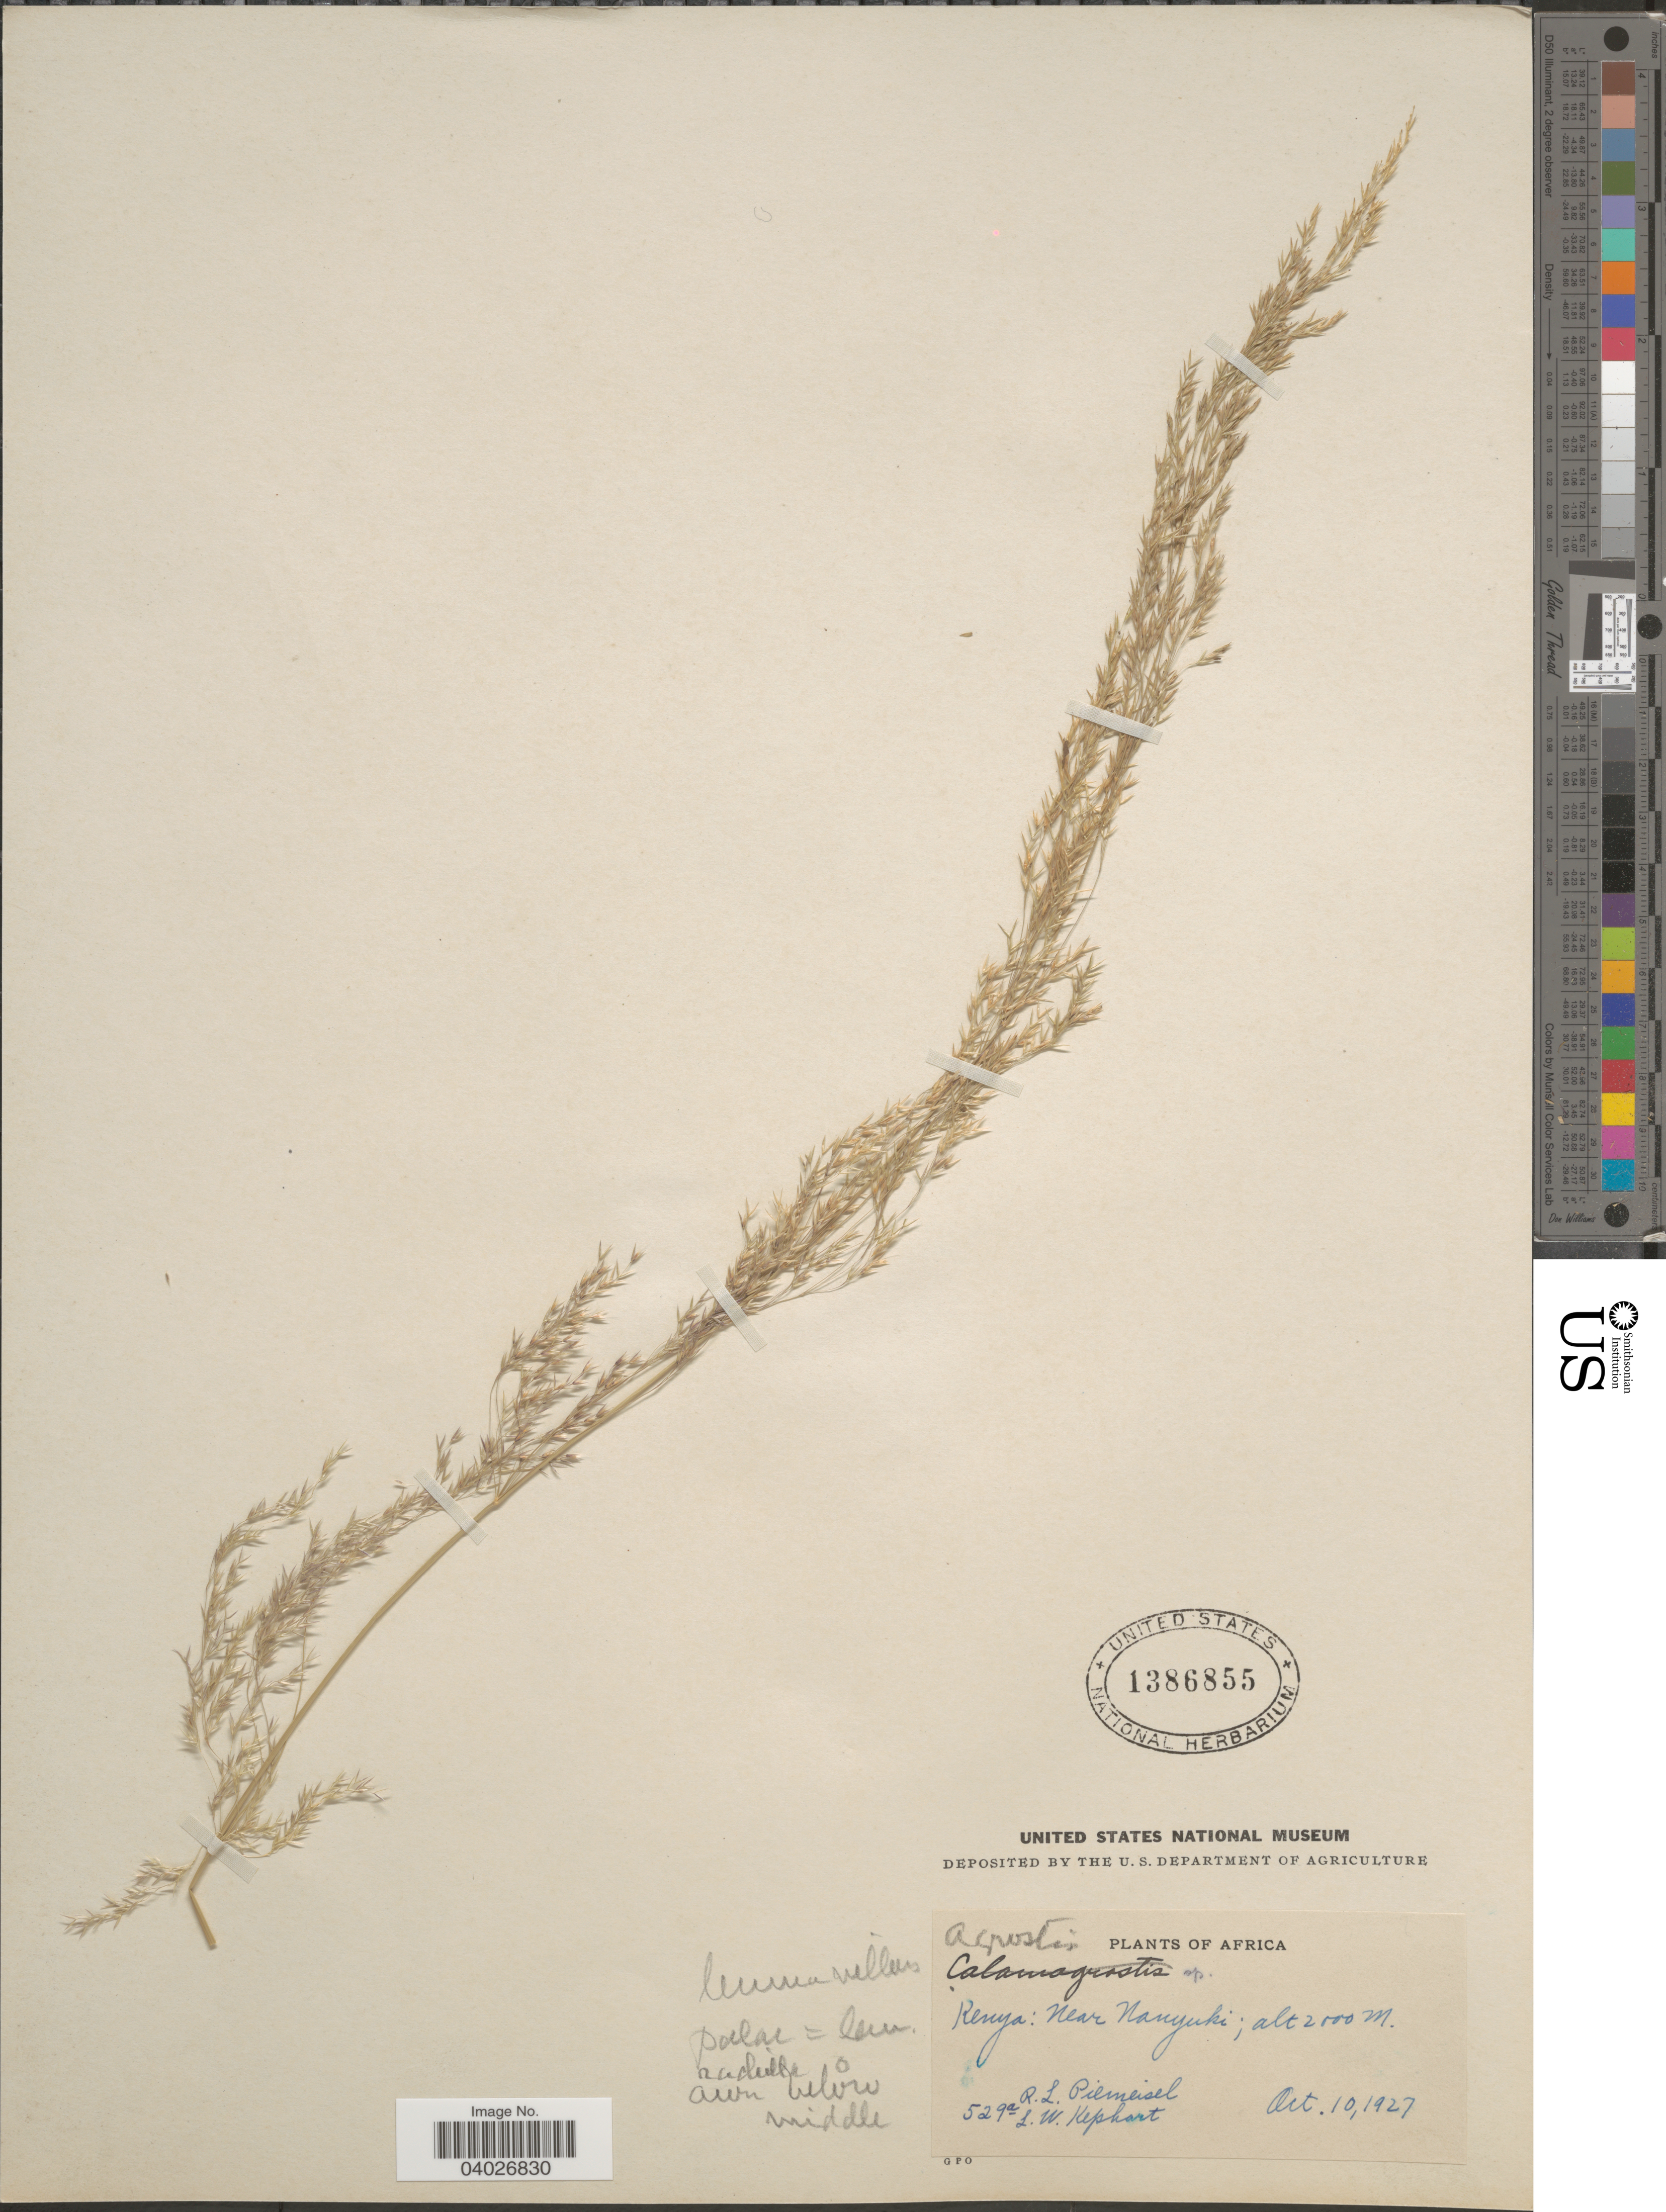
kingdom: Plantae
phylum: Tracheophyta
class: Liliopsida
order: Poales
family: Poaceae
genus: Agrostis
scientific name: Agrostis volkensii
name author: Stapf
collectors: R. L. Piemeisel & L. W. Kephart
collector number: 529a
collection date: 1927-10-10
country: Kenya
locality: Near Nanyuki.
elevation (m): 2000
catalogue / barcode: US 1386855